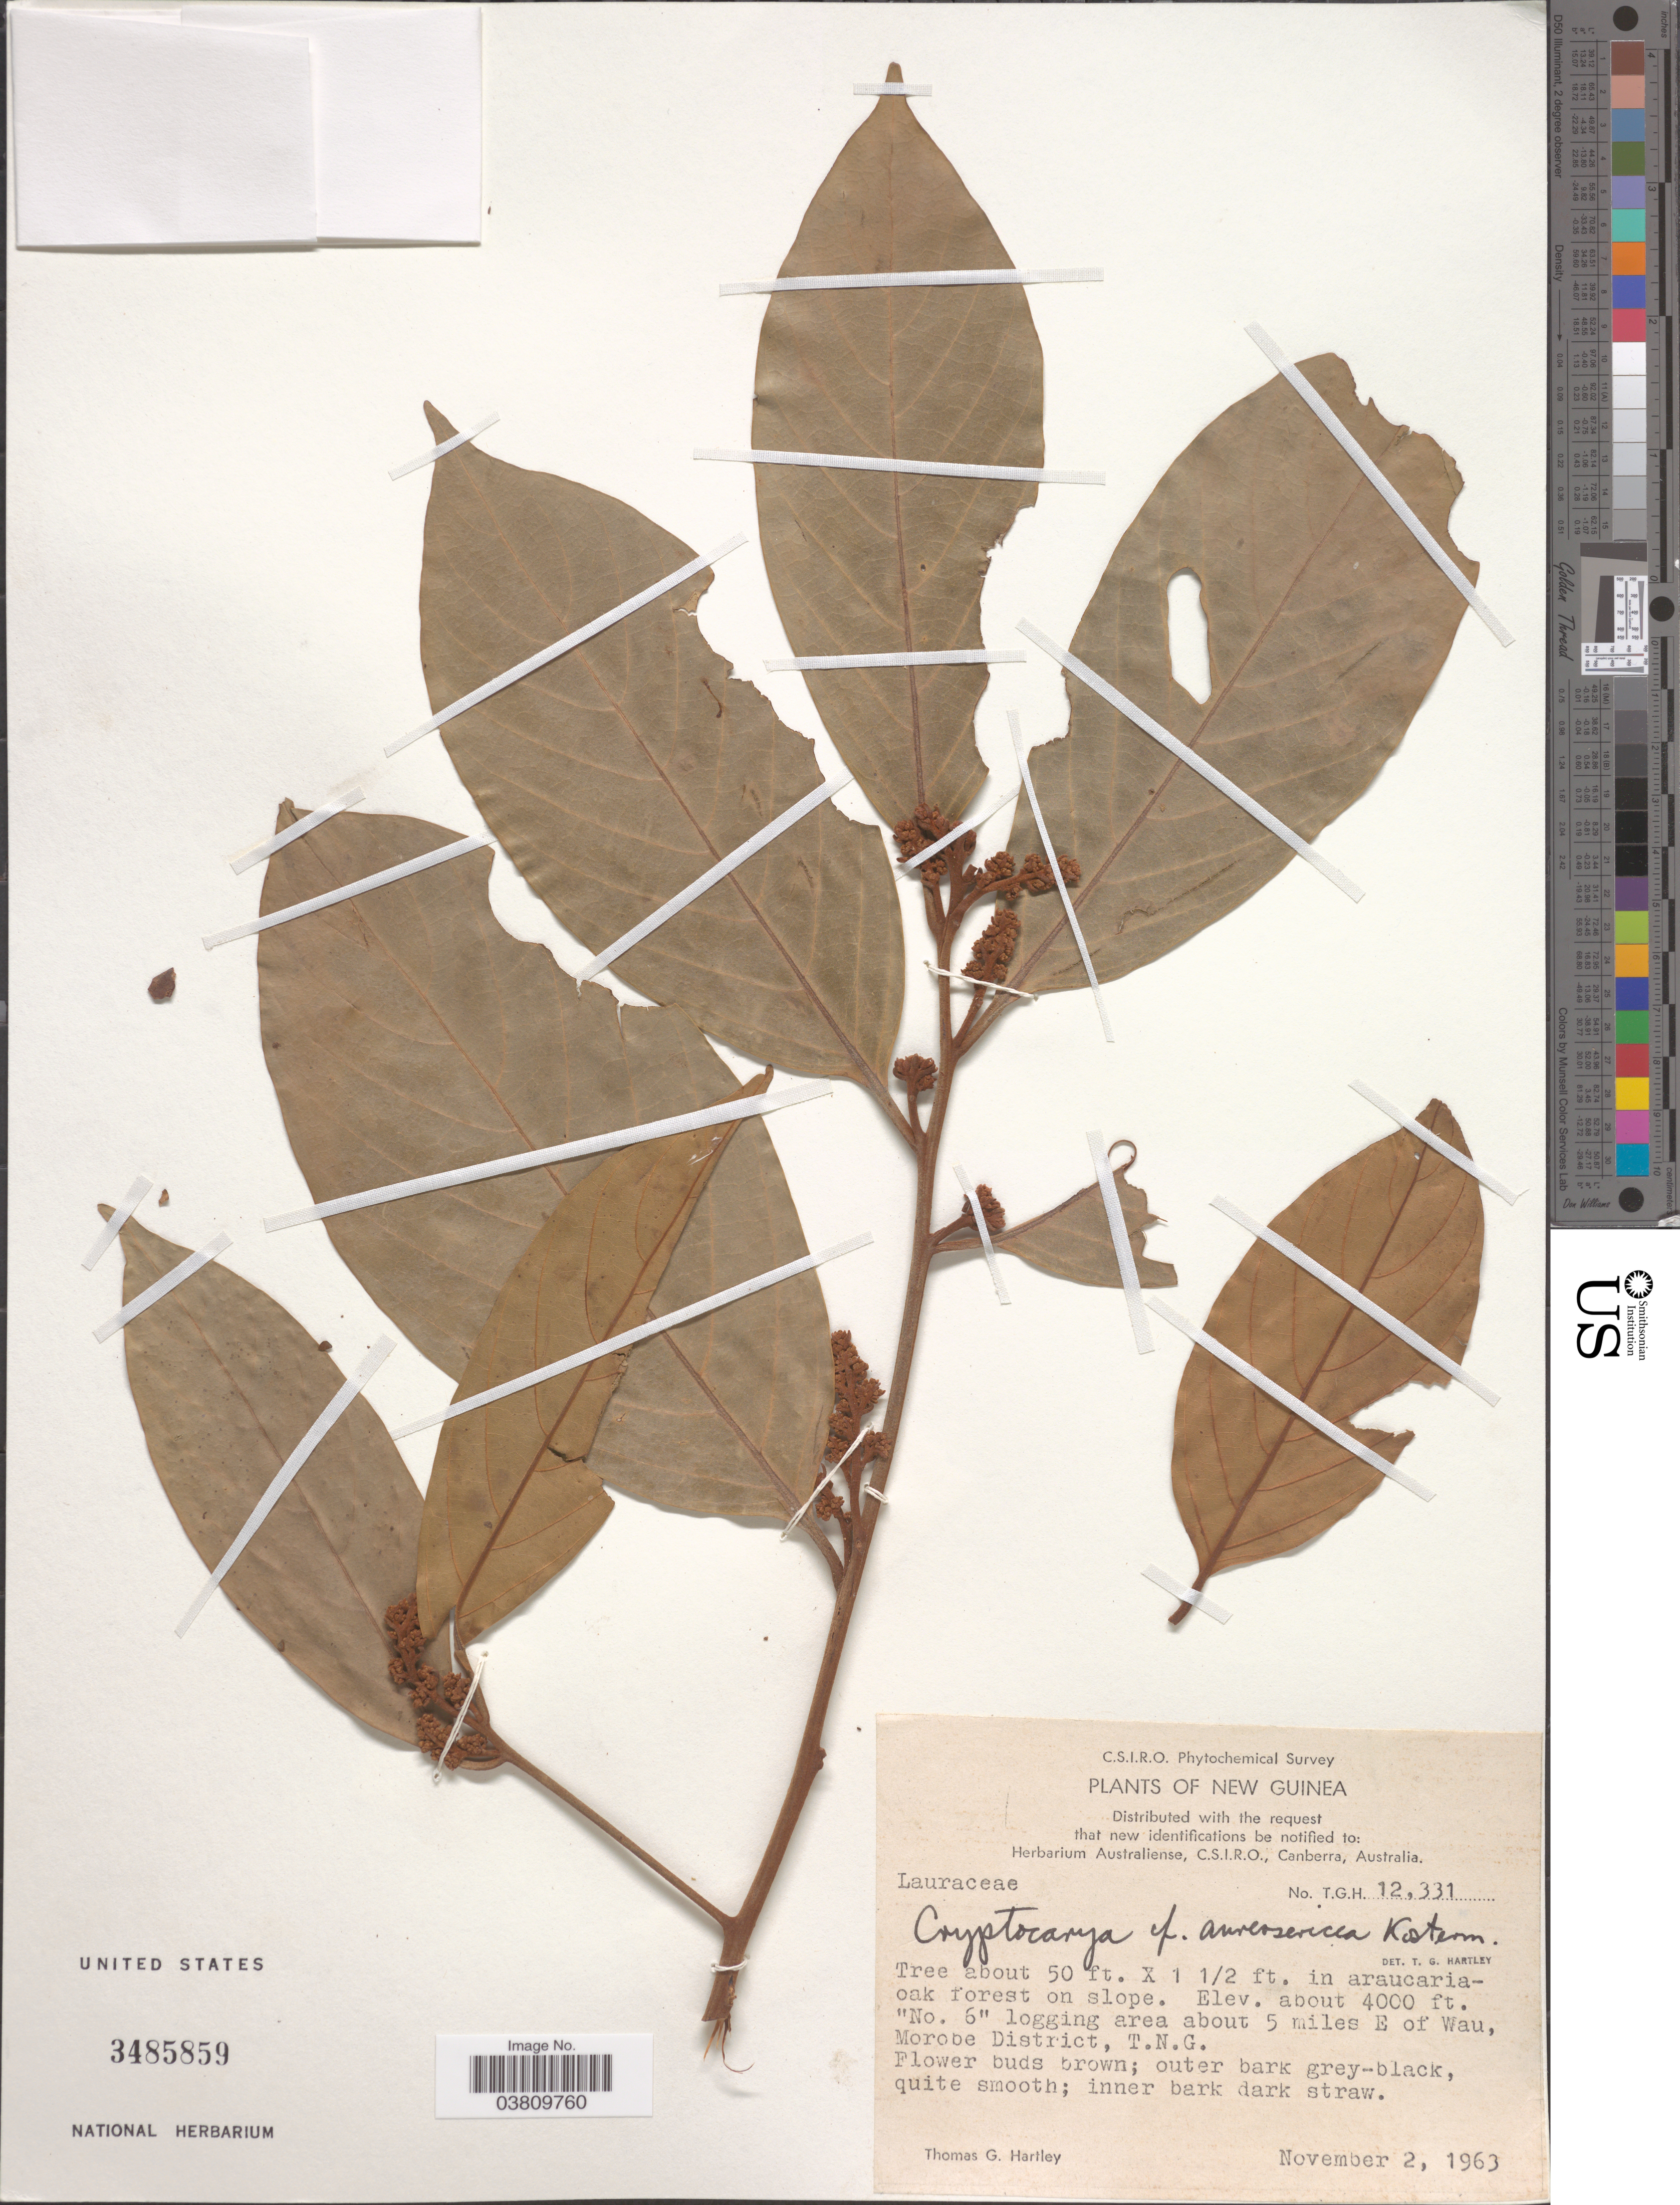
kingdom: Plantae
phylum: Tracheophyta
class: Magnoliopsida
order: Laurales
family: Lauraceae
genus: Cryptocarya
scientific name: Cryptocarya aureosericea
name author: Kosterm.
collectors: T. Hartley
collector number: TGH 12331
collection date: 1963-11-02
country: Papua New Guinea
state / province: Morobe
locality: New Guinea. "No. 6" logging area about 5 miles E of Wau, Morobe District, T.N.G.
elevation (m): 1219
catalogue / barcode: US 3485859